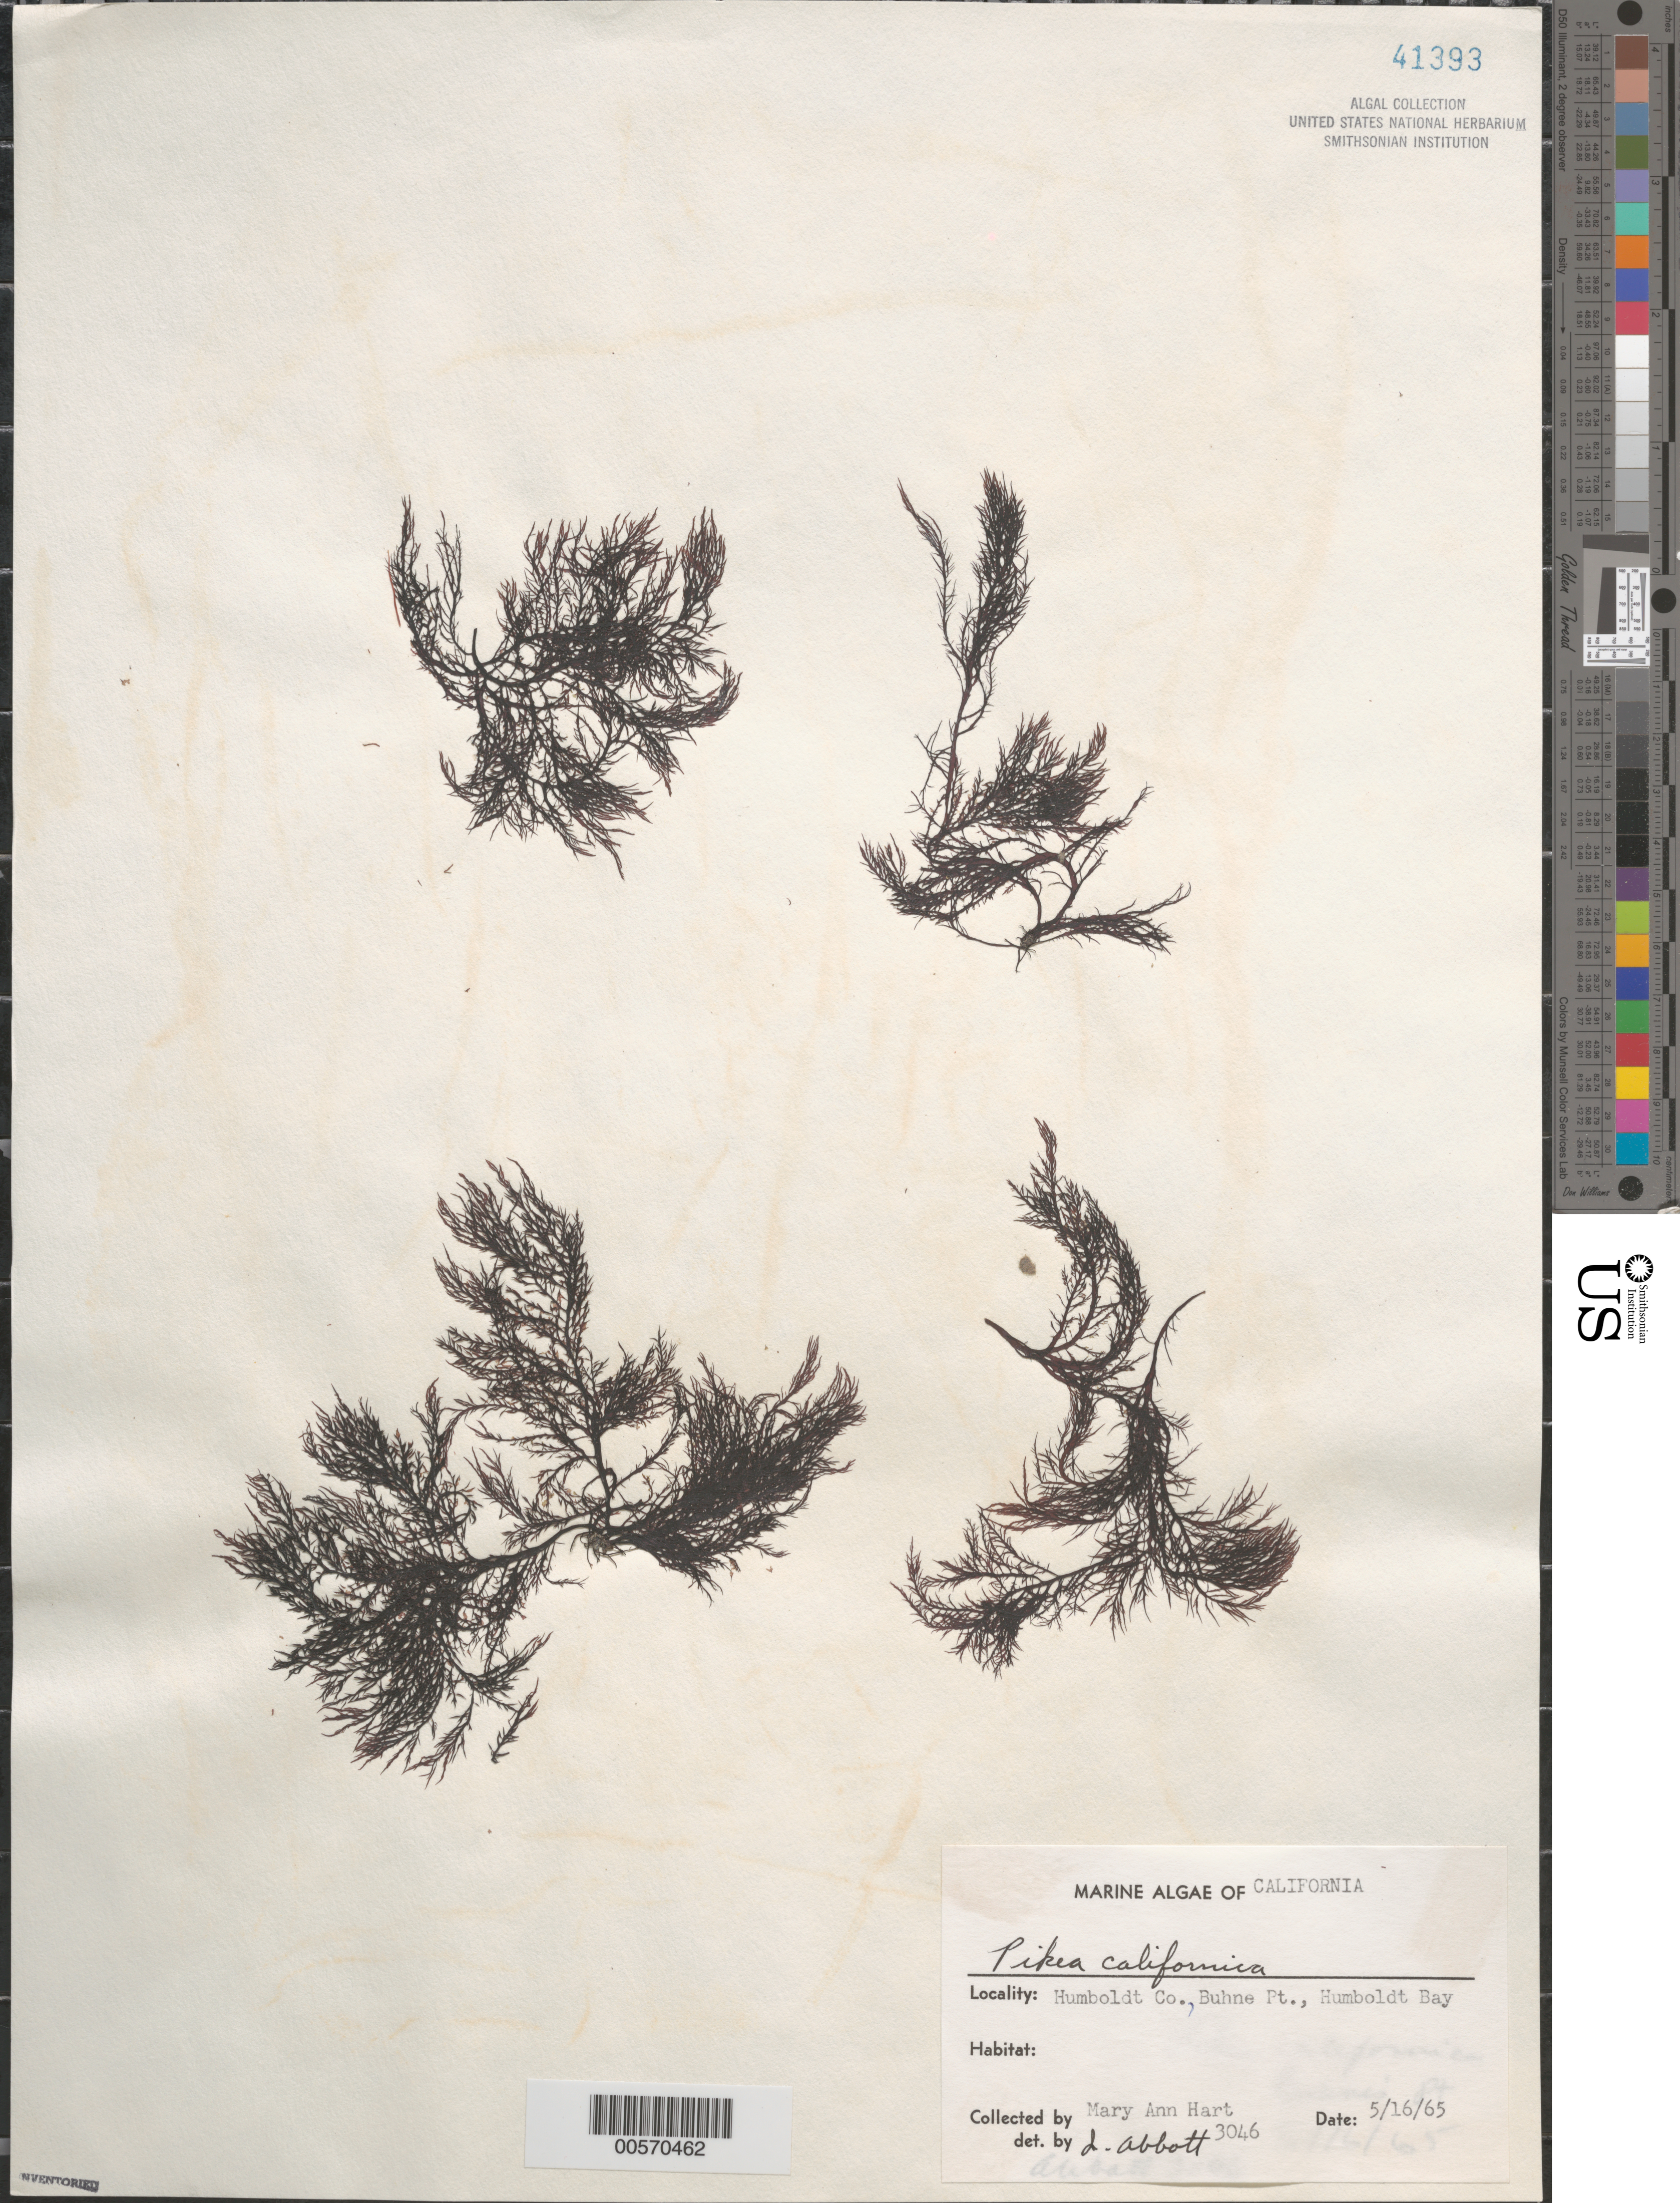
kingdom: Plantae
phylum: Rhodophyta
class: Florideophyceae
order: Gigartinales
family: Dumontiaceae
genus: Pikea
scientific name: Pikea californica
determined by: Abbott, Isabella A.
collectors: M. A. Hart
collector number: IAA 3046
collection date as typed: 16 May 1965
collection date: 1965-05-16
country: United States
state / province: California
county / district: Humboldt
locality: Buhne Point, Humboldt Bay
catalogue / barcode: US 41393